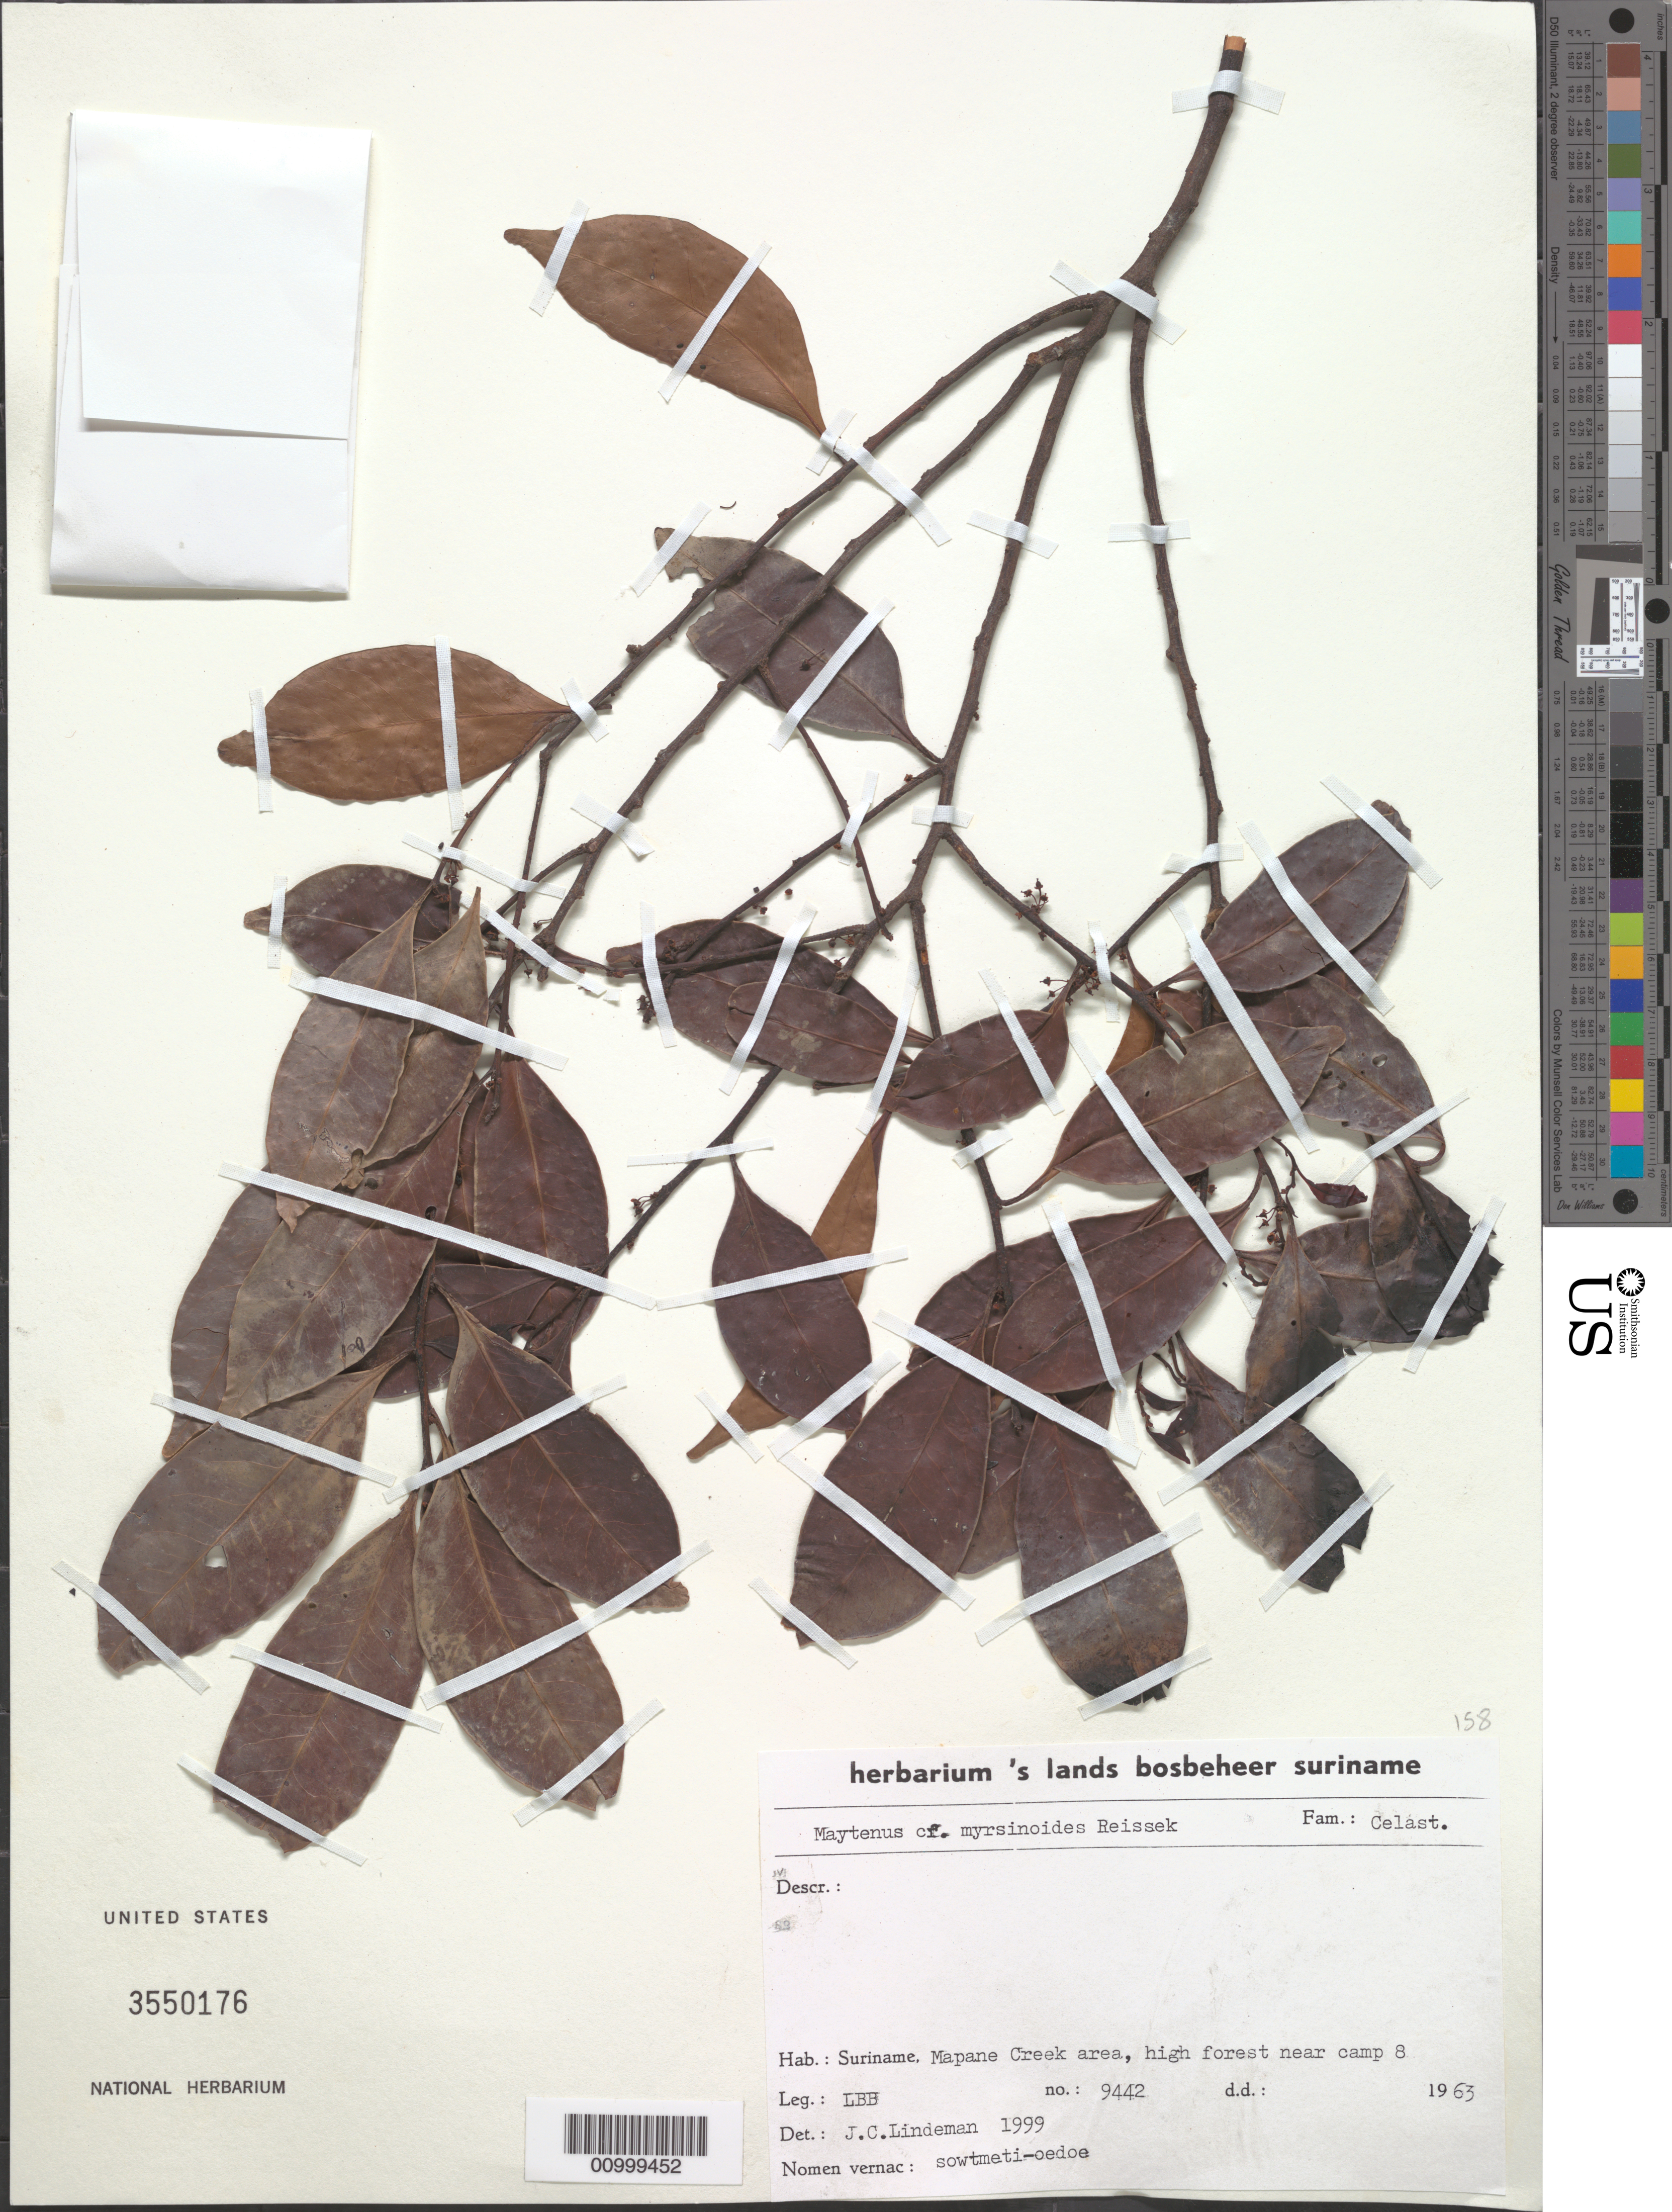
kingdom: Plantae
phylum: Tracheophyta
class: Magnoliopsida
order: Celastrales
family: Celastraceae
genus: Maytenus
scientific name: Maytenus myrsinoides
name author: Reissek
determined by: Lindeman, J. C.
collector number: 9442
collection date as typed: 1963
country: Suriname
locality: Mapane Creek area, near camp 8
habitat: high forest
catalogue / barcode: US 3550176